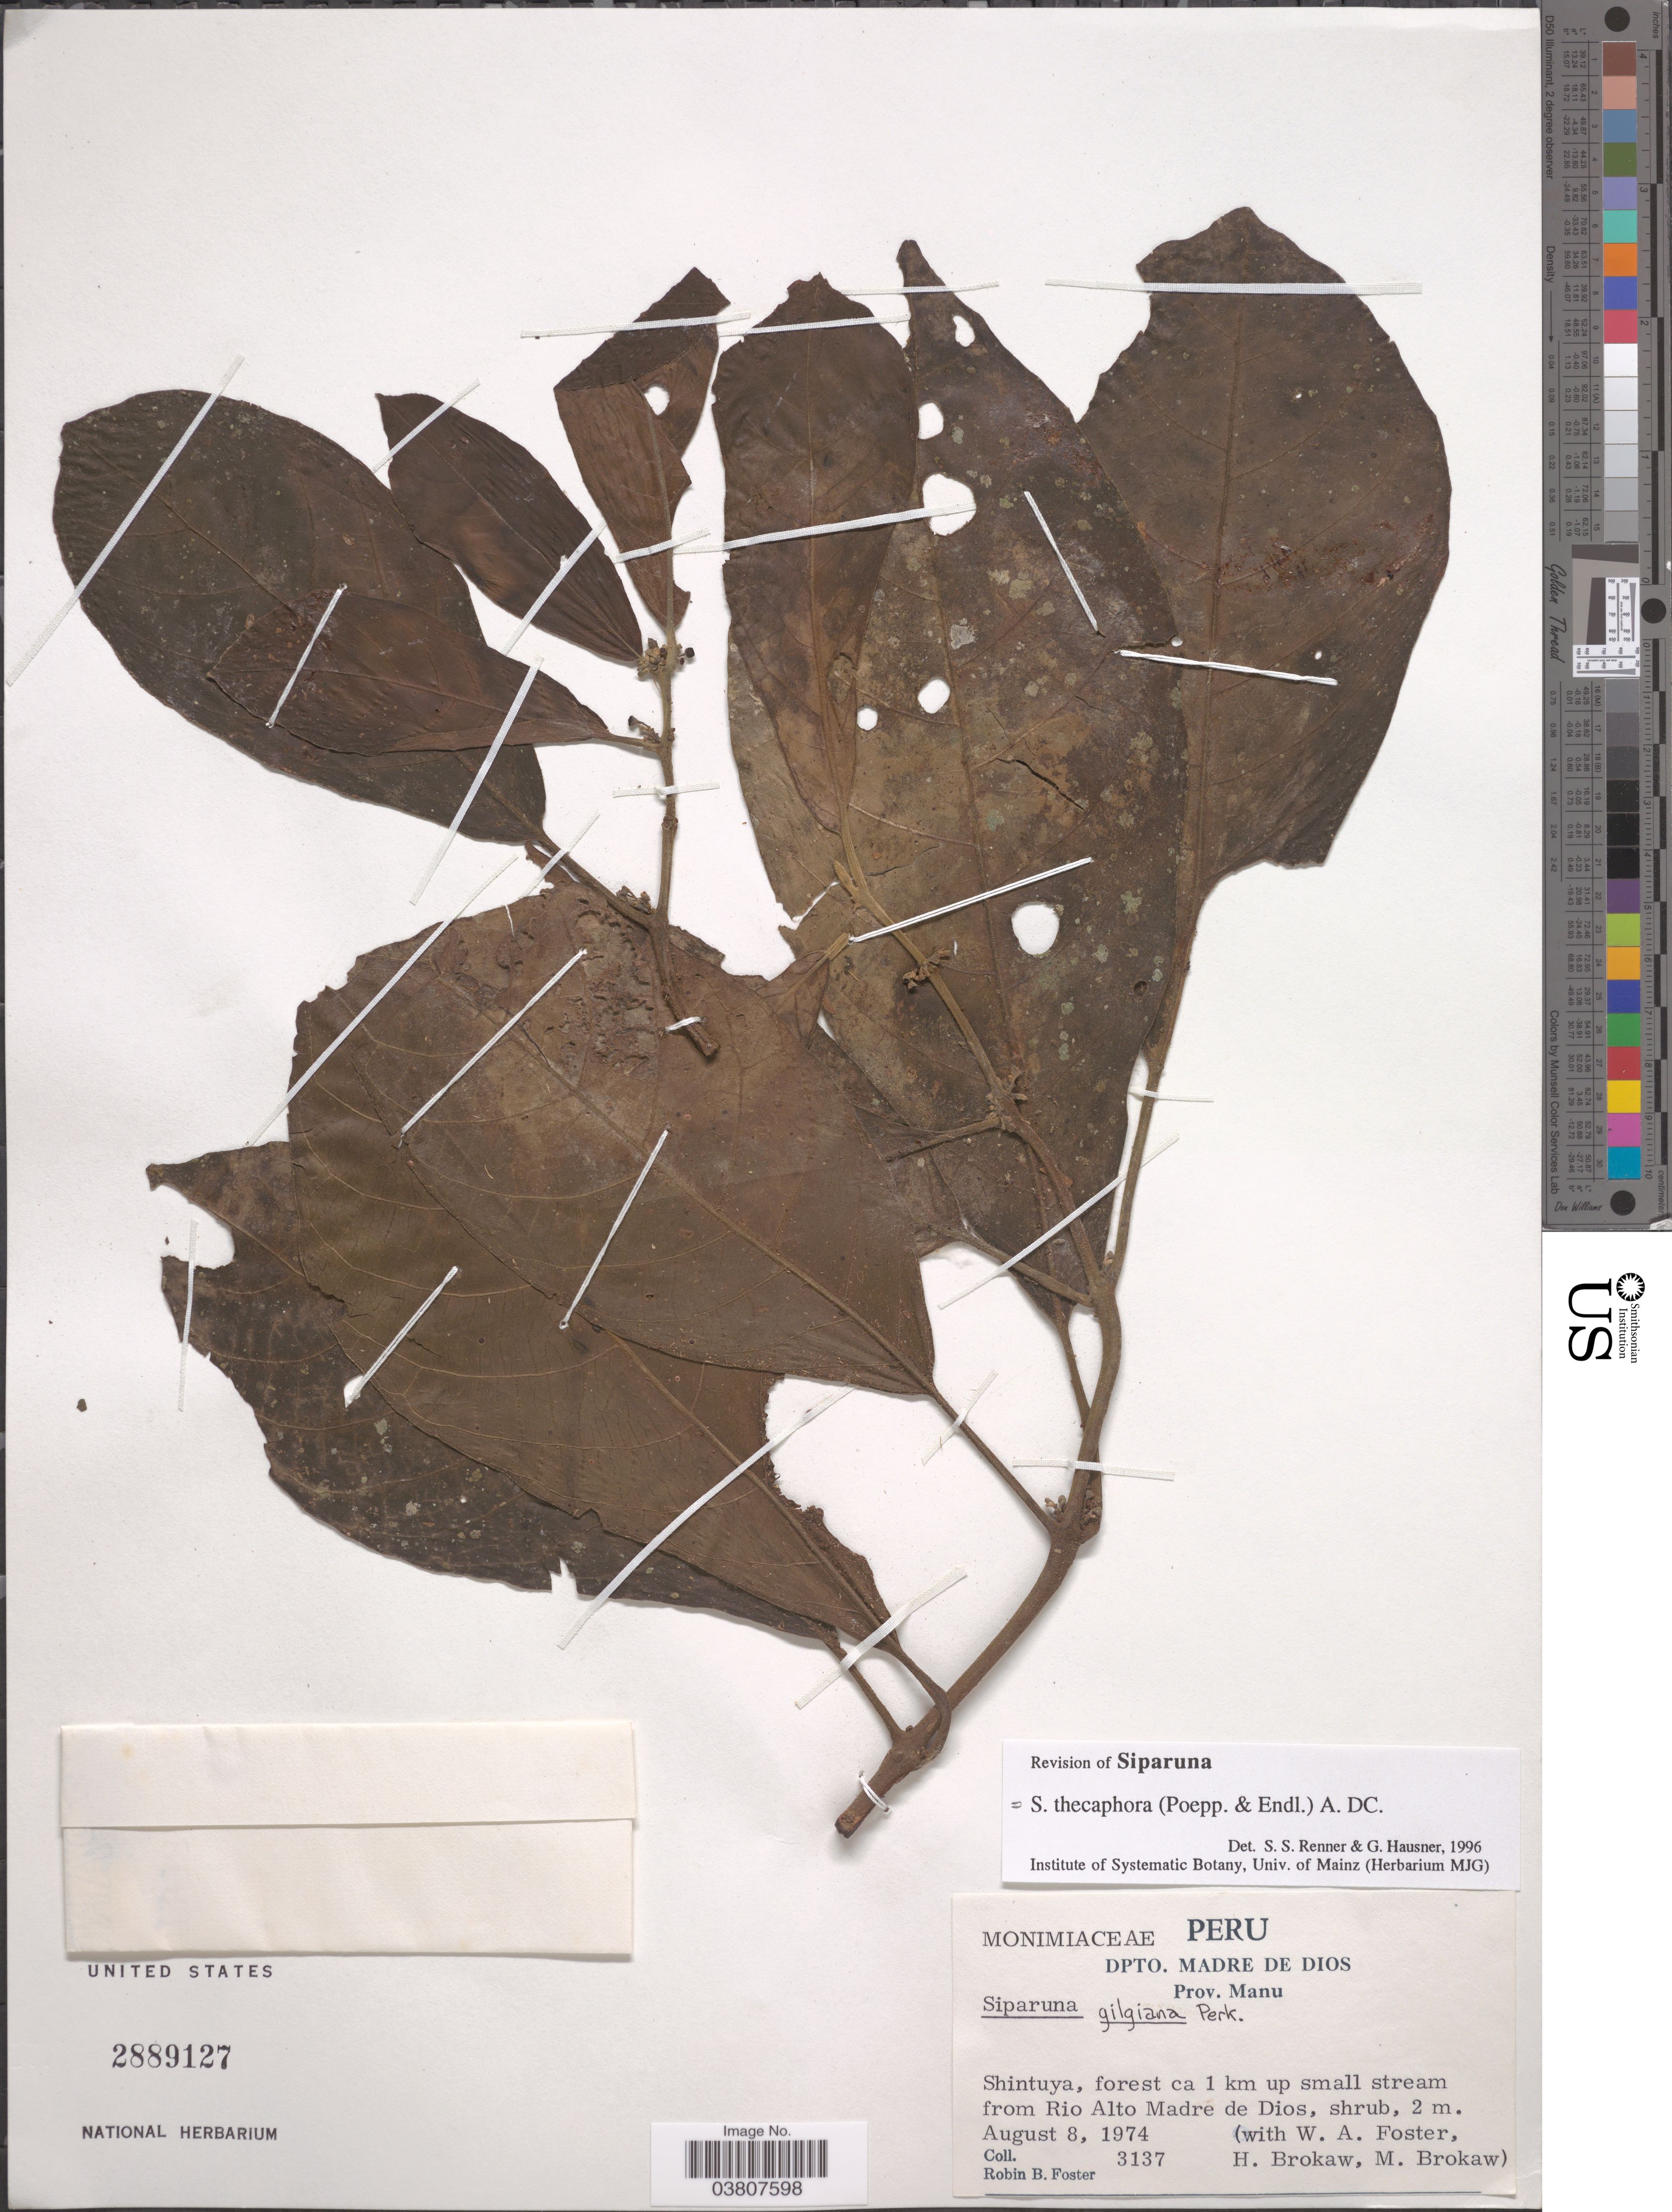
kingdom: Plantae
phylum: Tracheophyta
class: Magnoliopsida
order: Laurales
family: Siparunaceae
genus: Siparuna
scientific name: Siparuna thecaphora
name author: (Poepp. & Endl.) A. DC.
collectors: R. B. Foster, W. Foster, H. Brokaw & M. Brokaw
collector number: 3137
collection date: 1974-08-08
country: Peru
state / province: Madre de Dios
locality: Dpto. Madre de Dios. Prov. Manu. Shintuya, forest ca 1 km up small stream from Rio Alto Madre de Dios.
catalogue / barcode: US 2889127